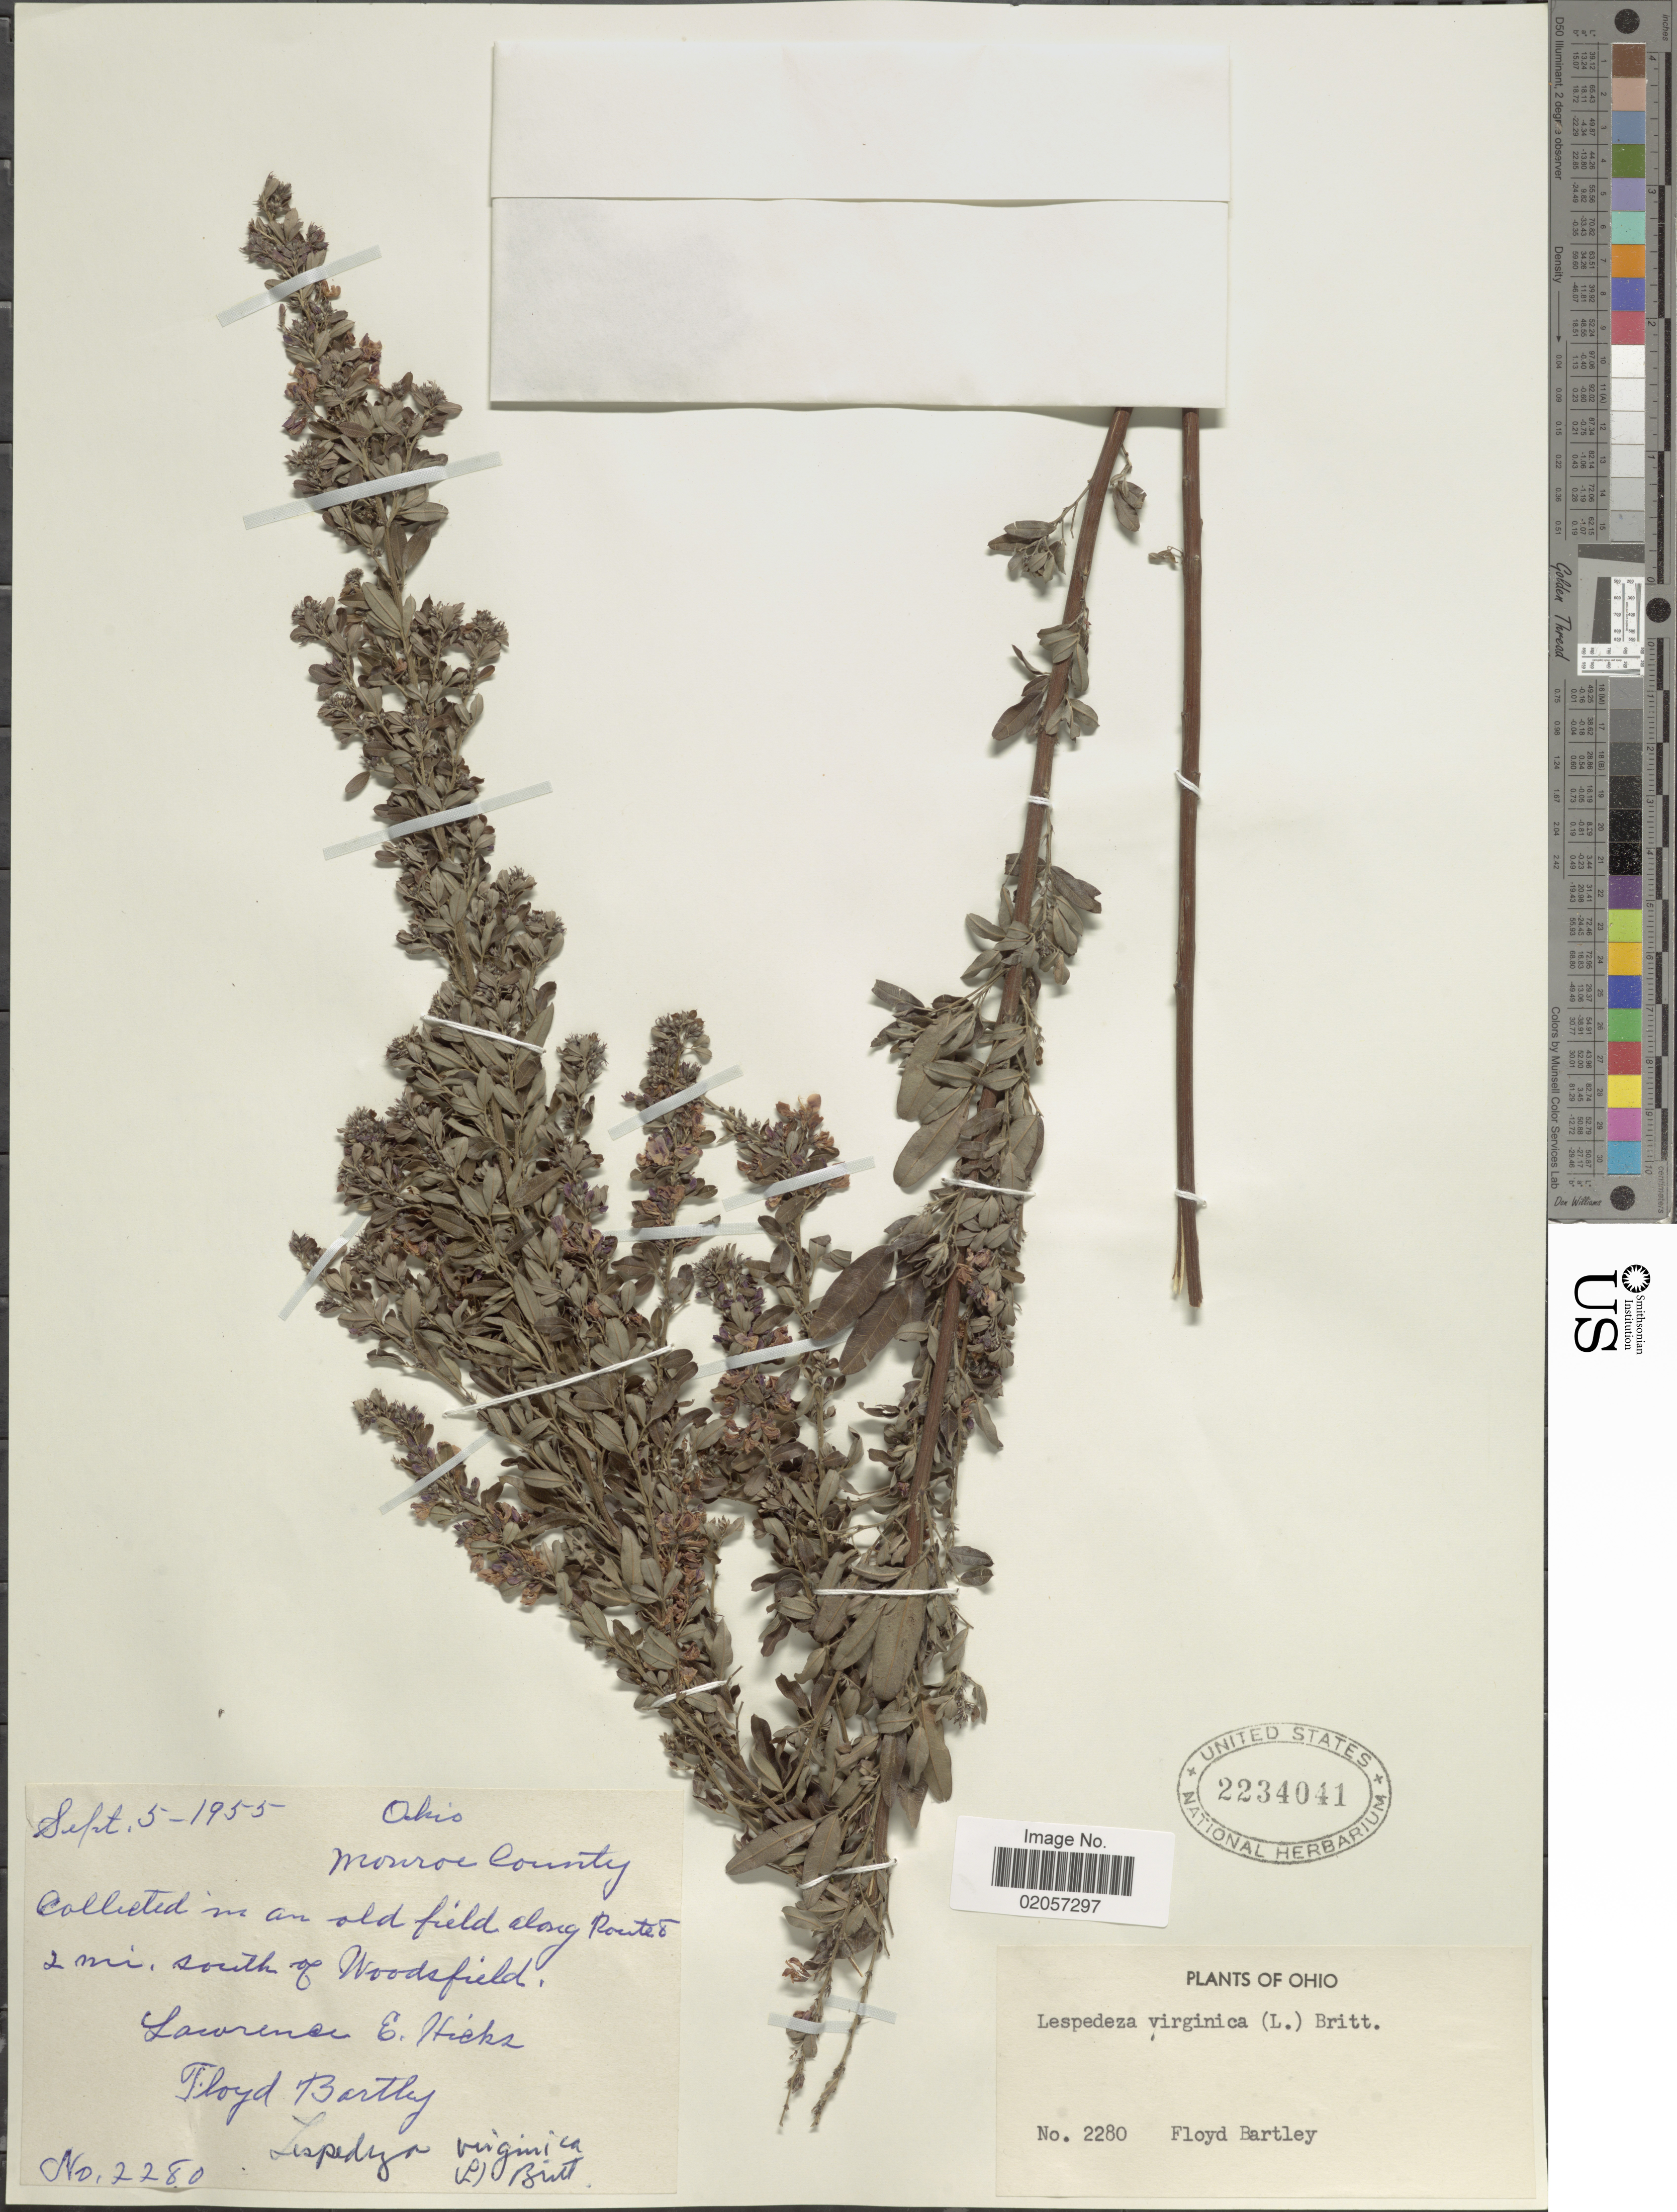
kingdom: Plantae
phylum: Tracheophyta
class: Magnoliopsida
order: Fabales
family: Fabaceae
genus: Lespedeza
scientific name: Lespedeza virginica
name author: (L.) Britton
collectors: L. E. Hicks & F. Bartley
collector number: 2280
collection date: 1955-09-05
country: United States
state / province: Ohio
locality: Ohio, Monroe County. Collected in an old field along Route 8, 2 mi. south of Woodsfield.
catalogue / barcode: US 2234041